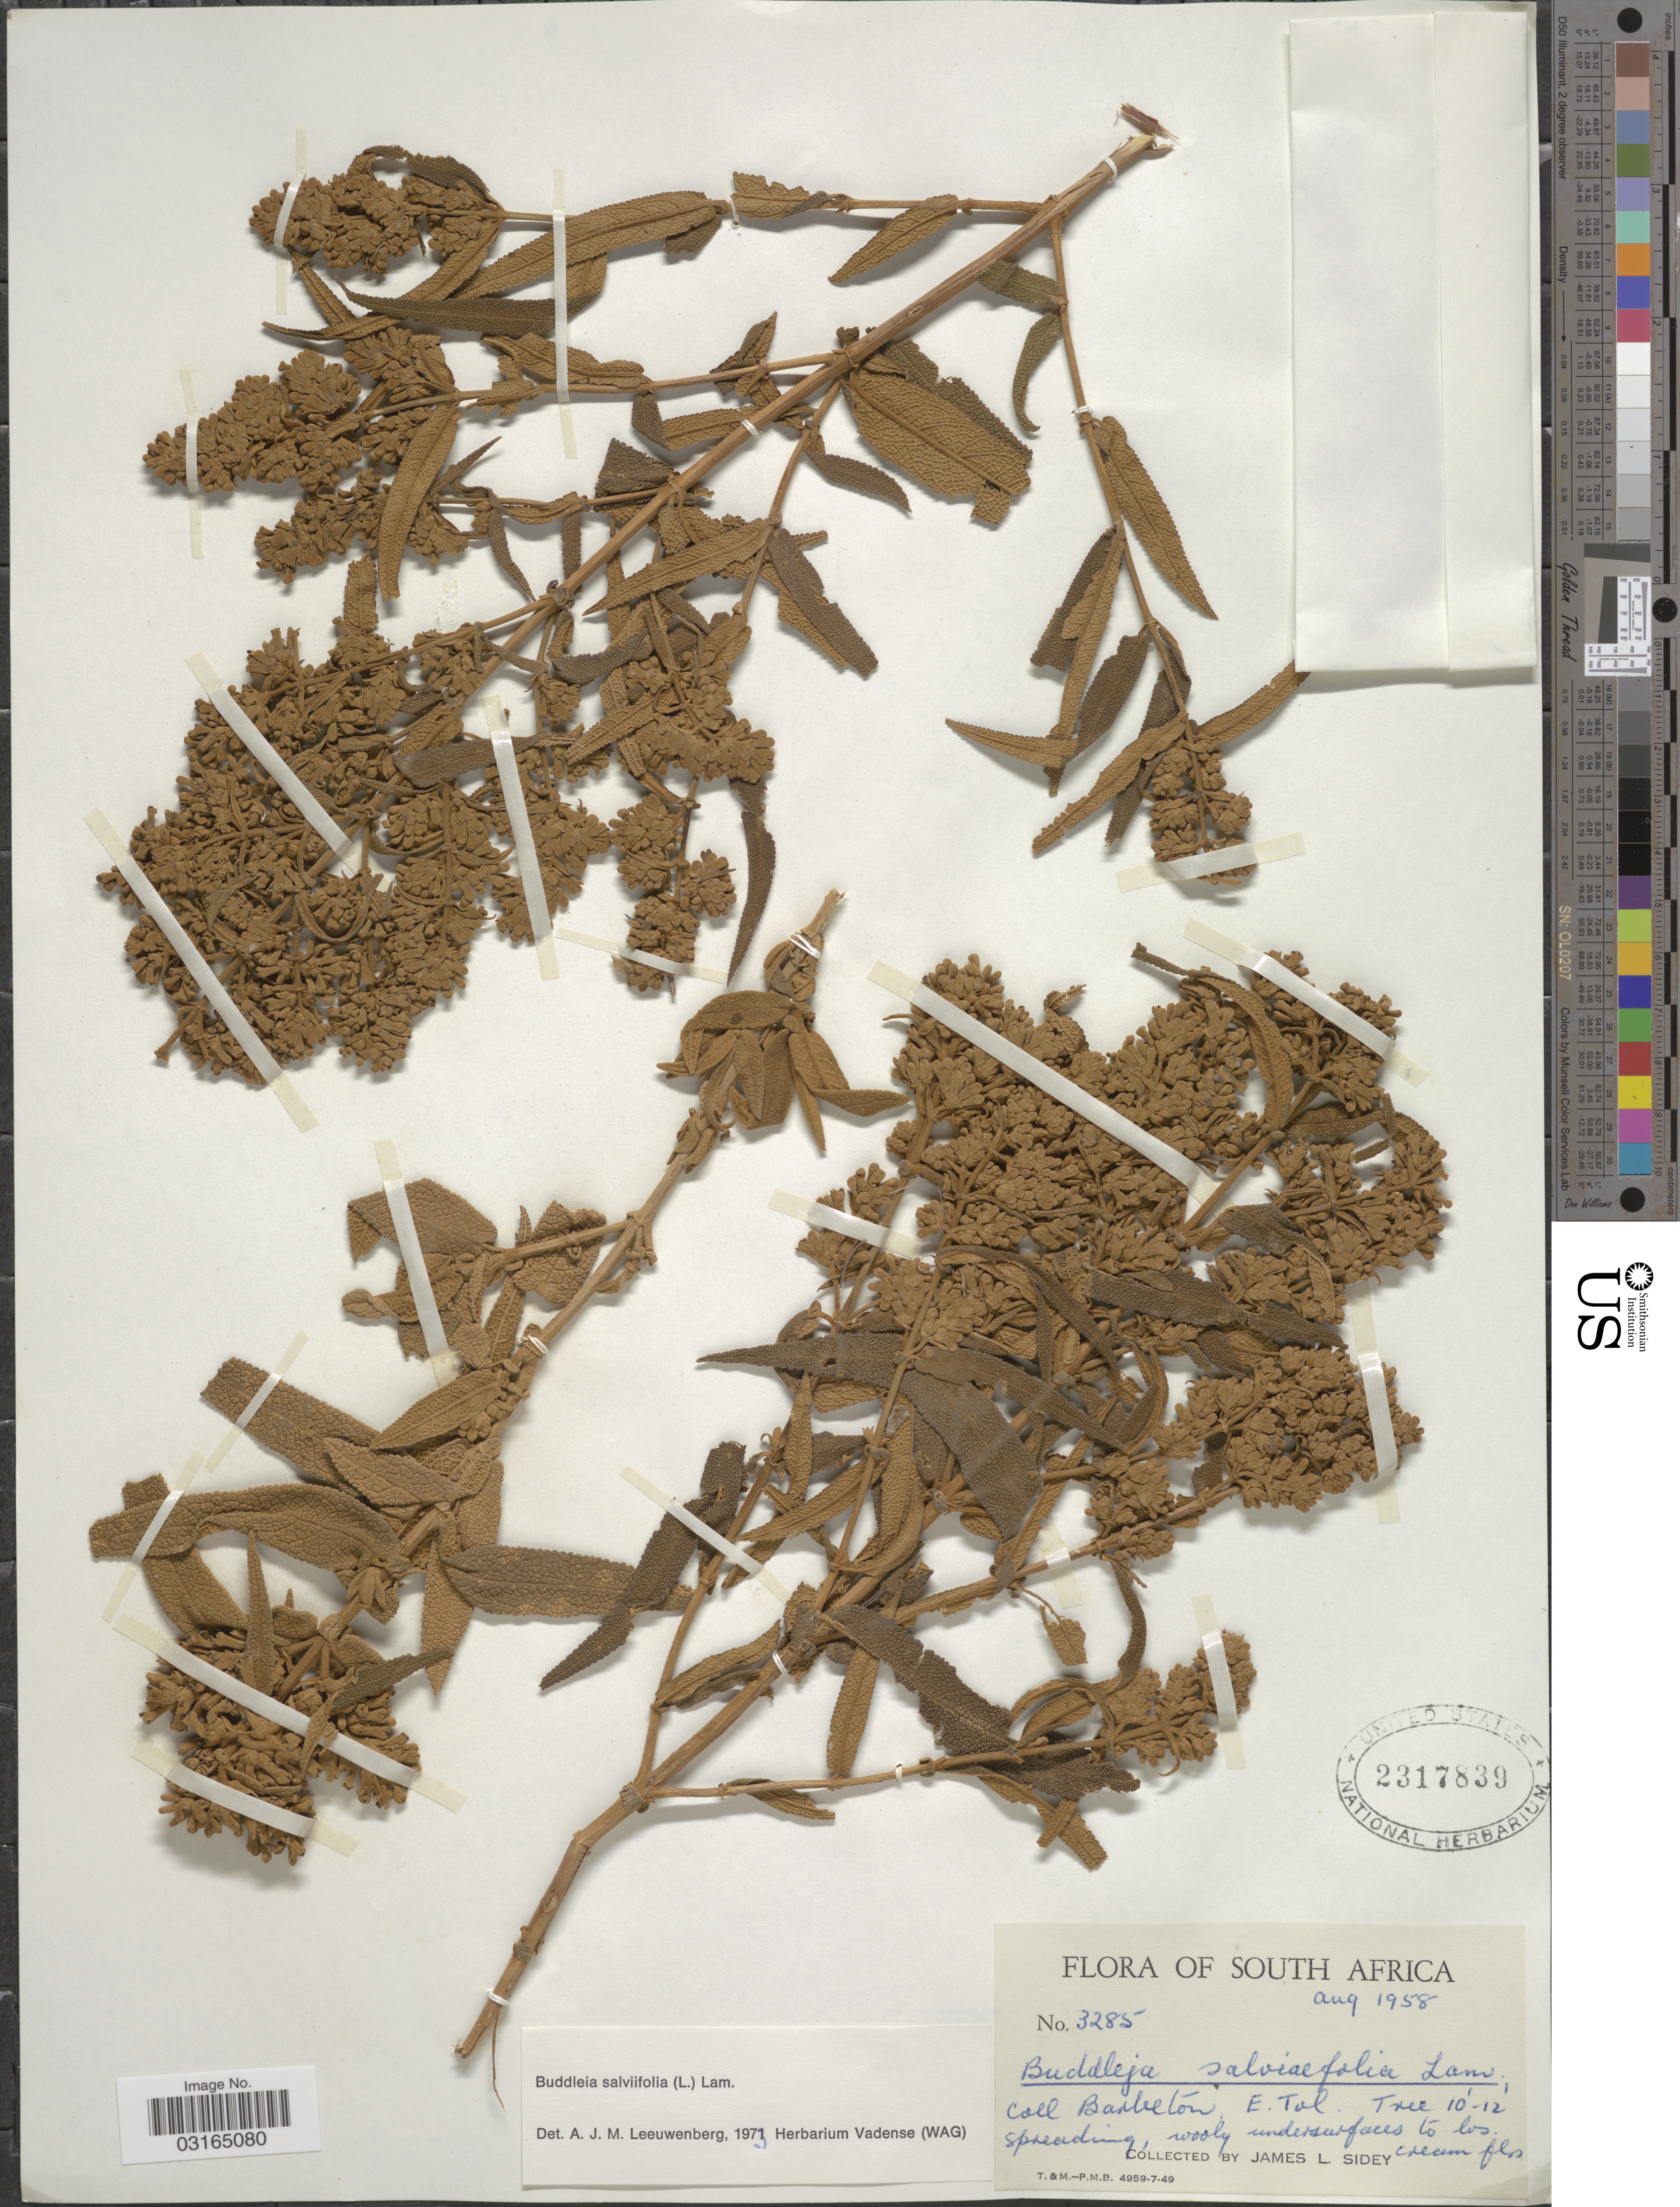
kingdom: Plantae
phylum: Tracheophyta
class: Magnoliopsida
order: Lamiales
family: Scrophulariaceae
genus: Buddleja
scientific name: Buddleja salviifolia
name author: (L.) Lam.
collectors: J. L. Sidey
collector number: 3285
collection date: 1958-08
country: South Africa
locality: Barbeton E. Tol.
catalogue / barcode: US 2317839